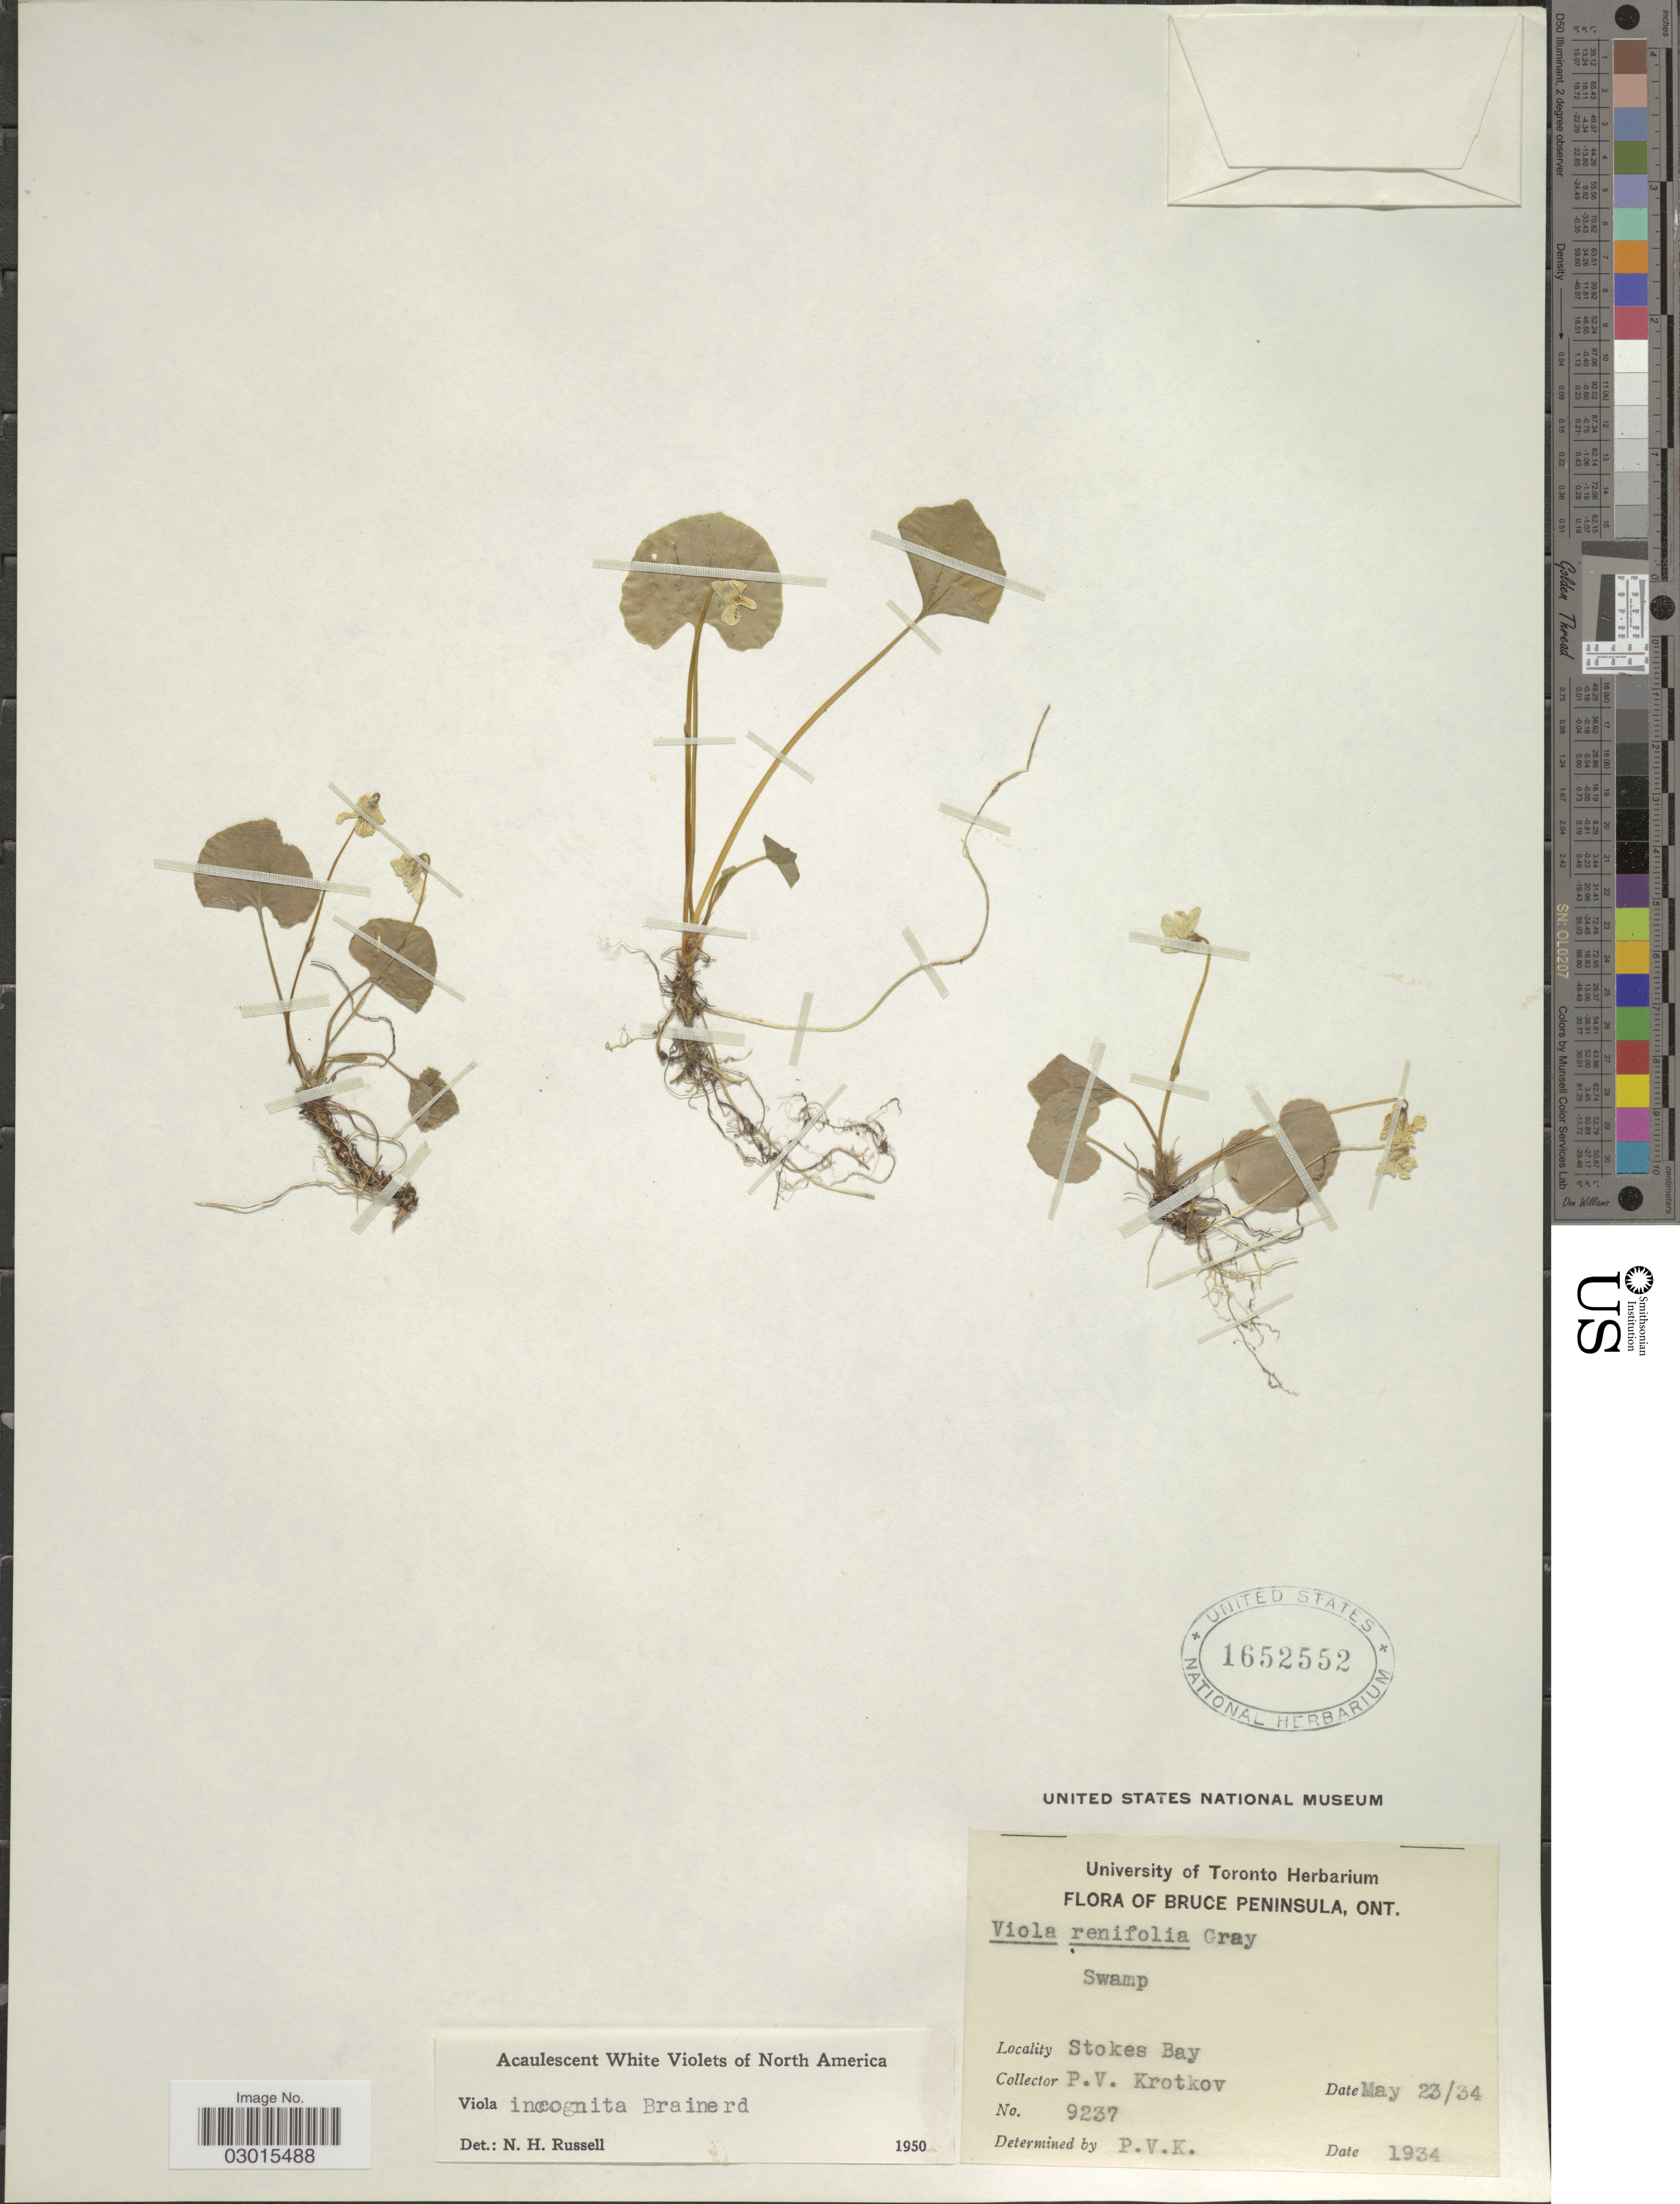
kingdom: Plantae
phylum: Tracheophyta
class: Magnoliopsida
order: Malpighiales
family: Violaceae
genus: Viola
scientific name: Viola incognita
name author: Brainerd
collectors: P. V. Krotkov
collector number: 9237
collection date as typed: Transcribed d/m/y: 23/5/34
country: Canada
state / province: Ontario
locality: Bruce Peninsula, Ont. Stokes Bay.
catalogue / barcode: US 1652552